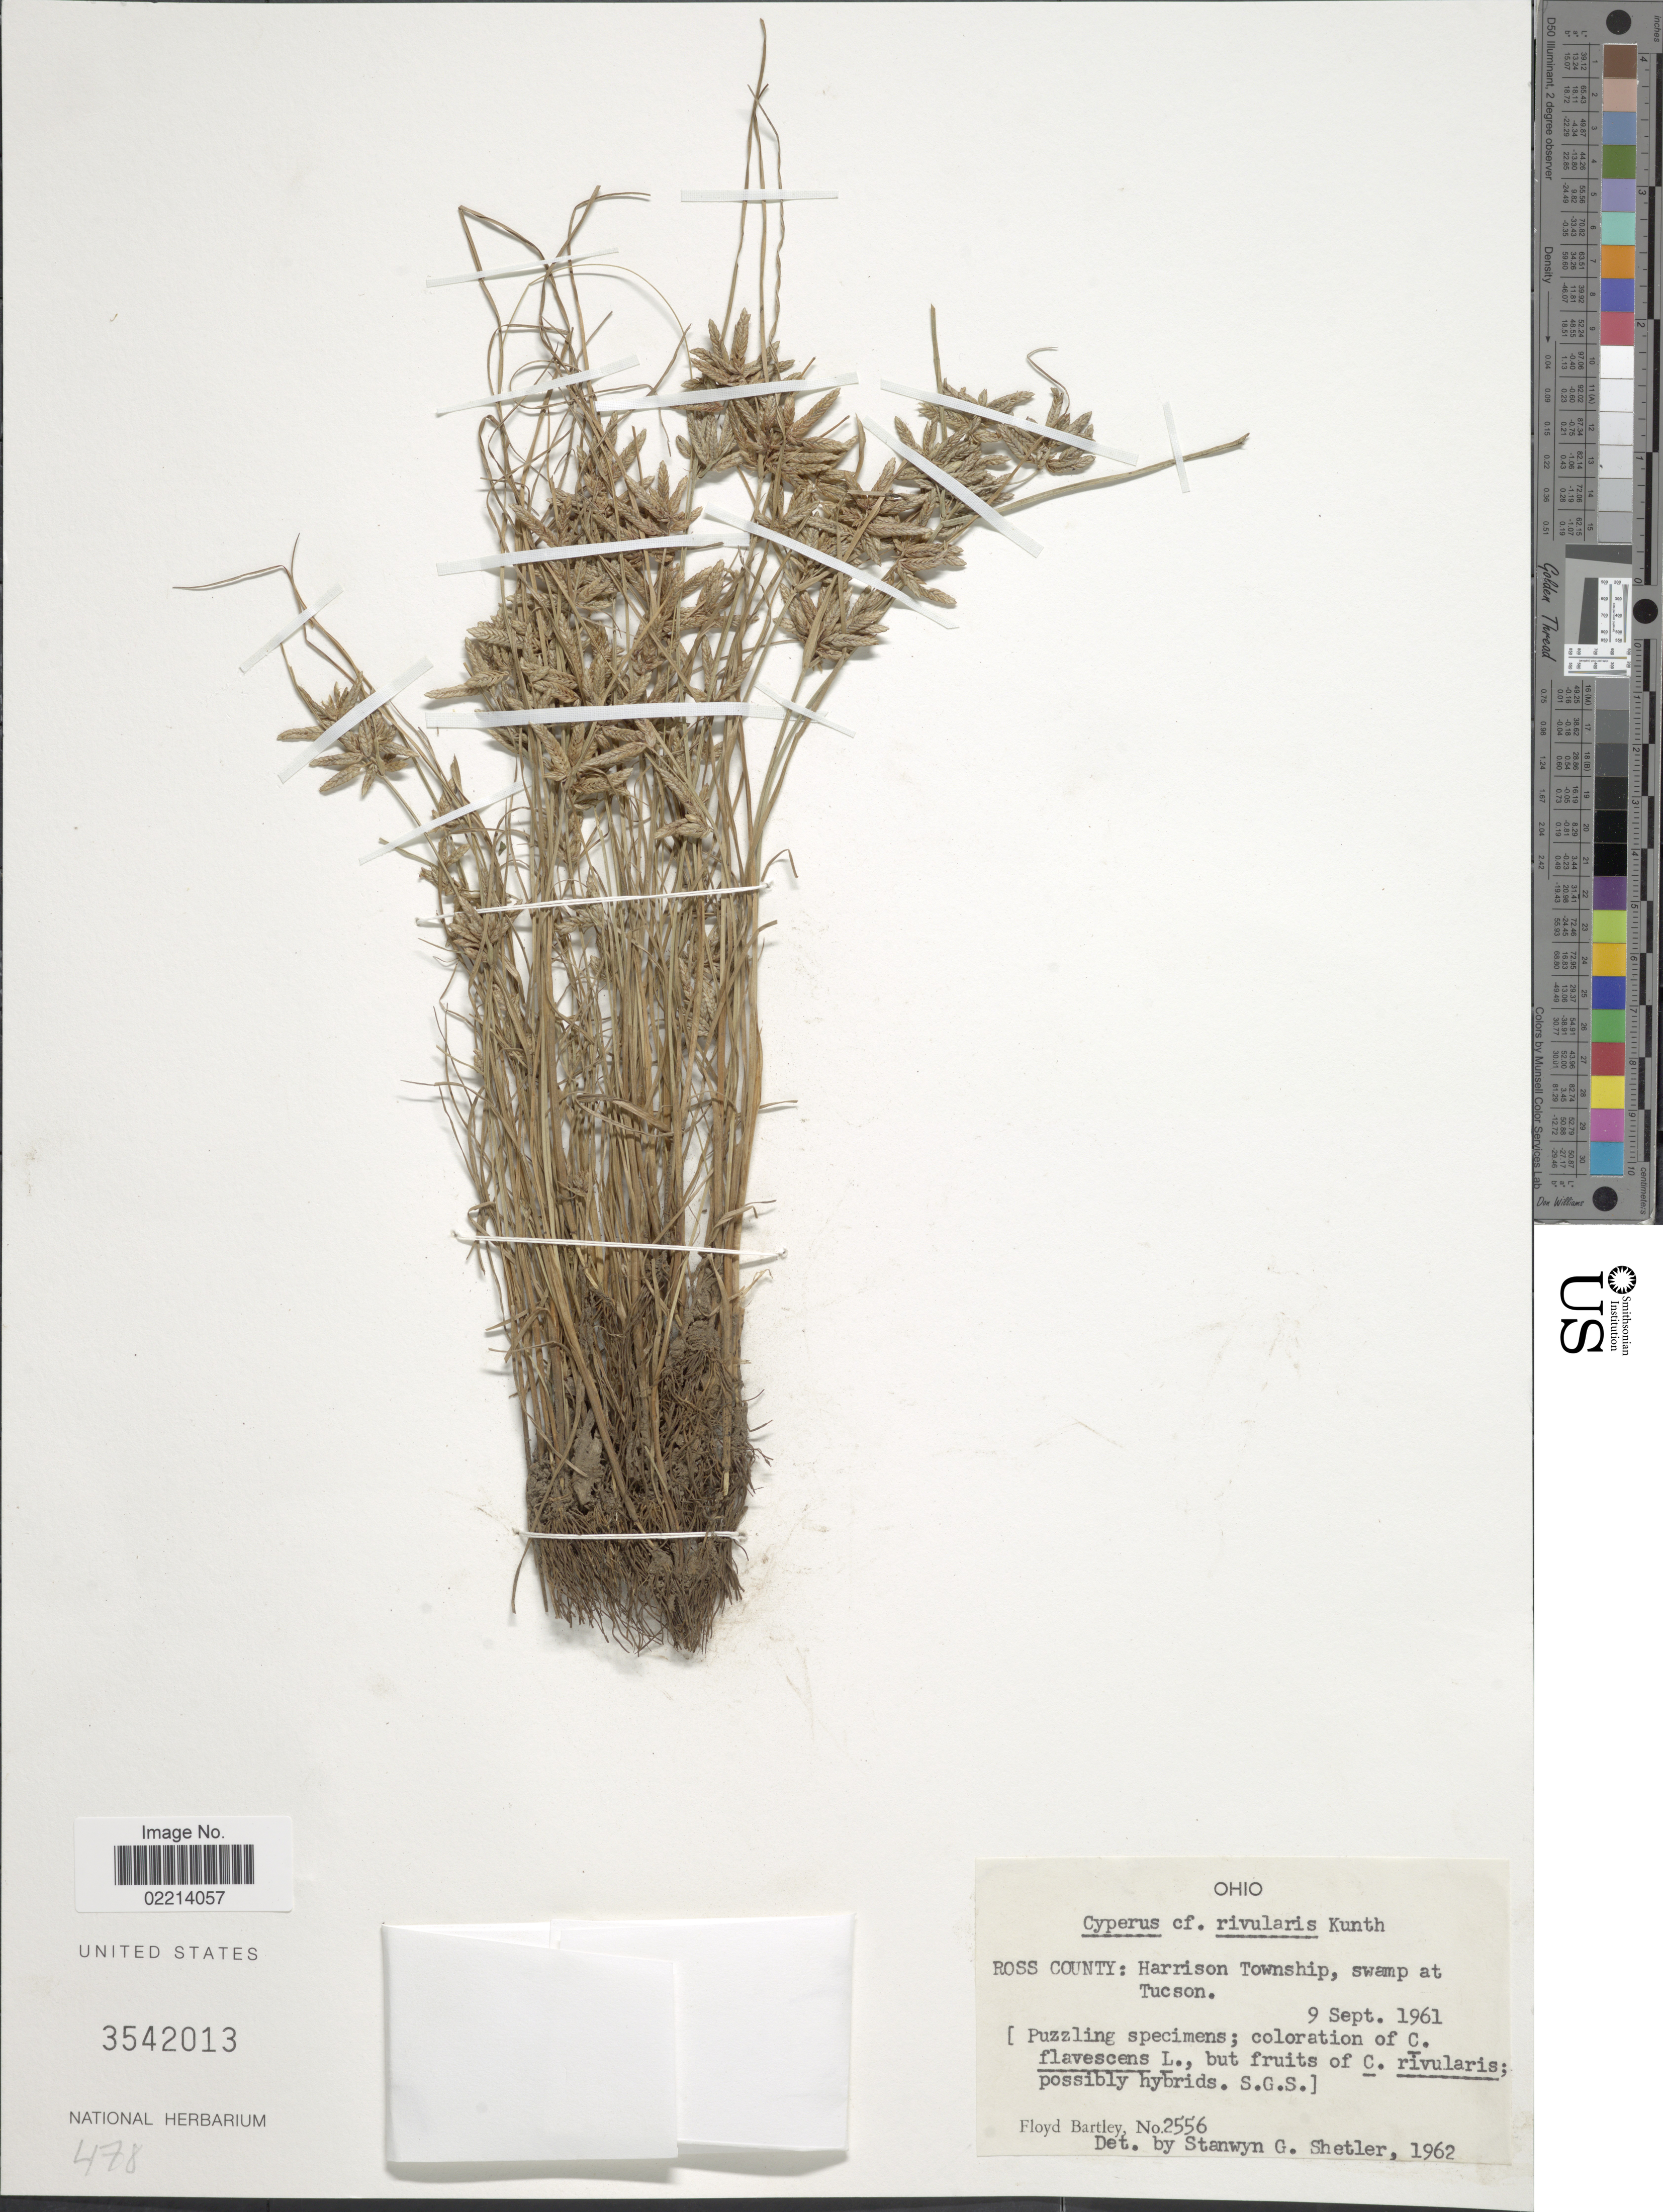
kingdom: Plantae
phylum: Tracheophyta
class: Liliopsida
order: Poales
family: Cyperaceae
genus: Cyperus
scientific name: Cyperus bipartitus Torr.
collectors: F. Bartley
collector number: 2556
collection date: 1961-09-09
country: United States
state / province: Ohio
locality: Ross County: Harrison Township, swamp at Tucson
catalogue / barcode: US 3542013